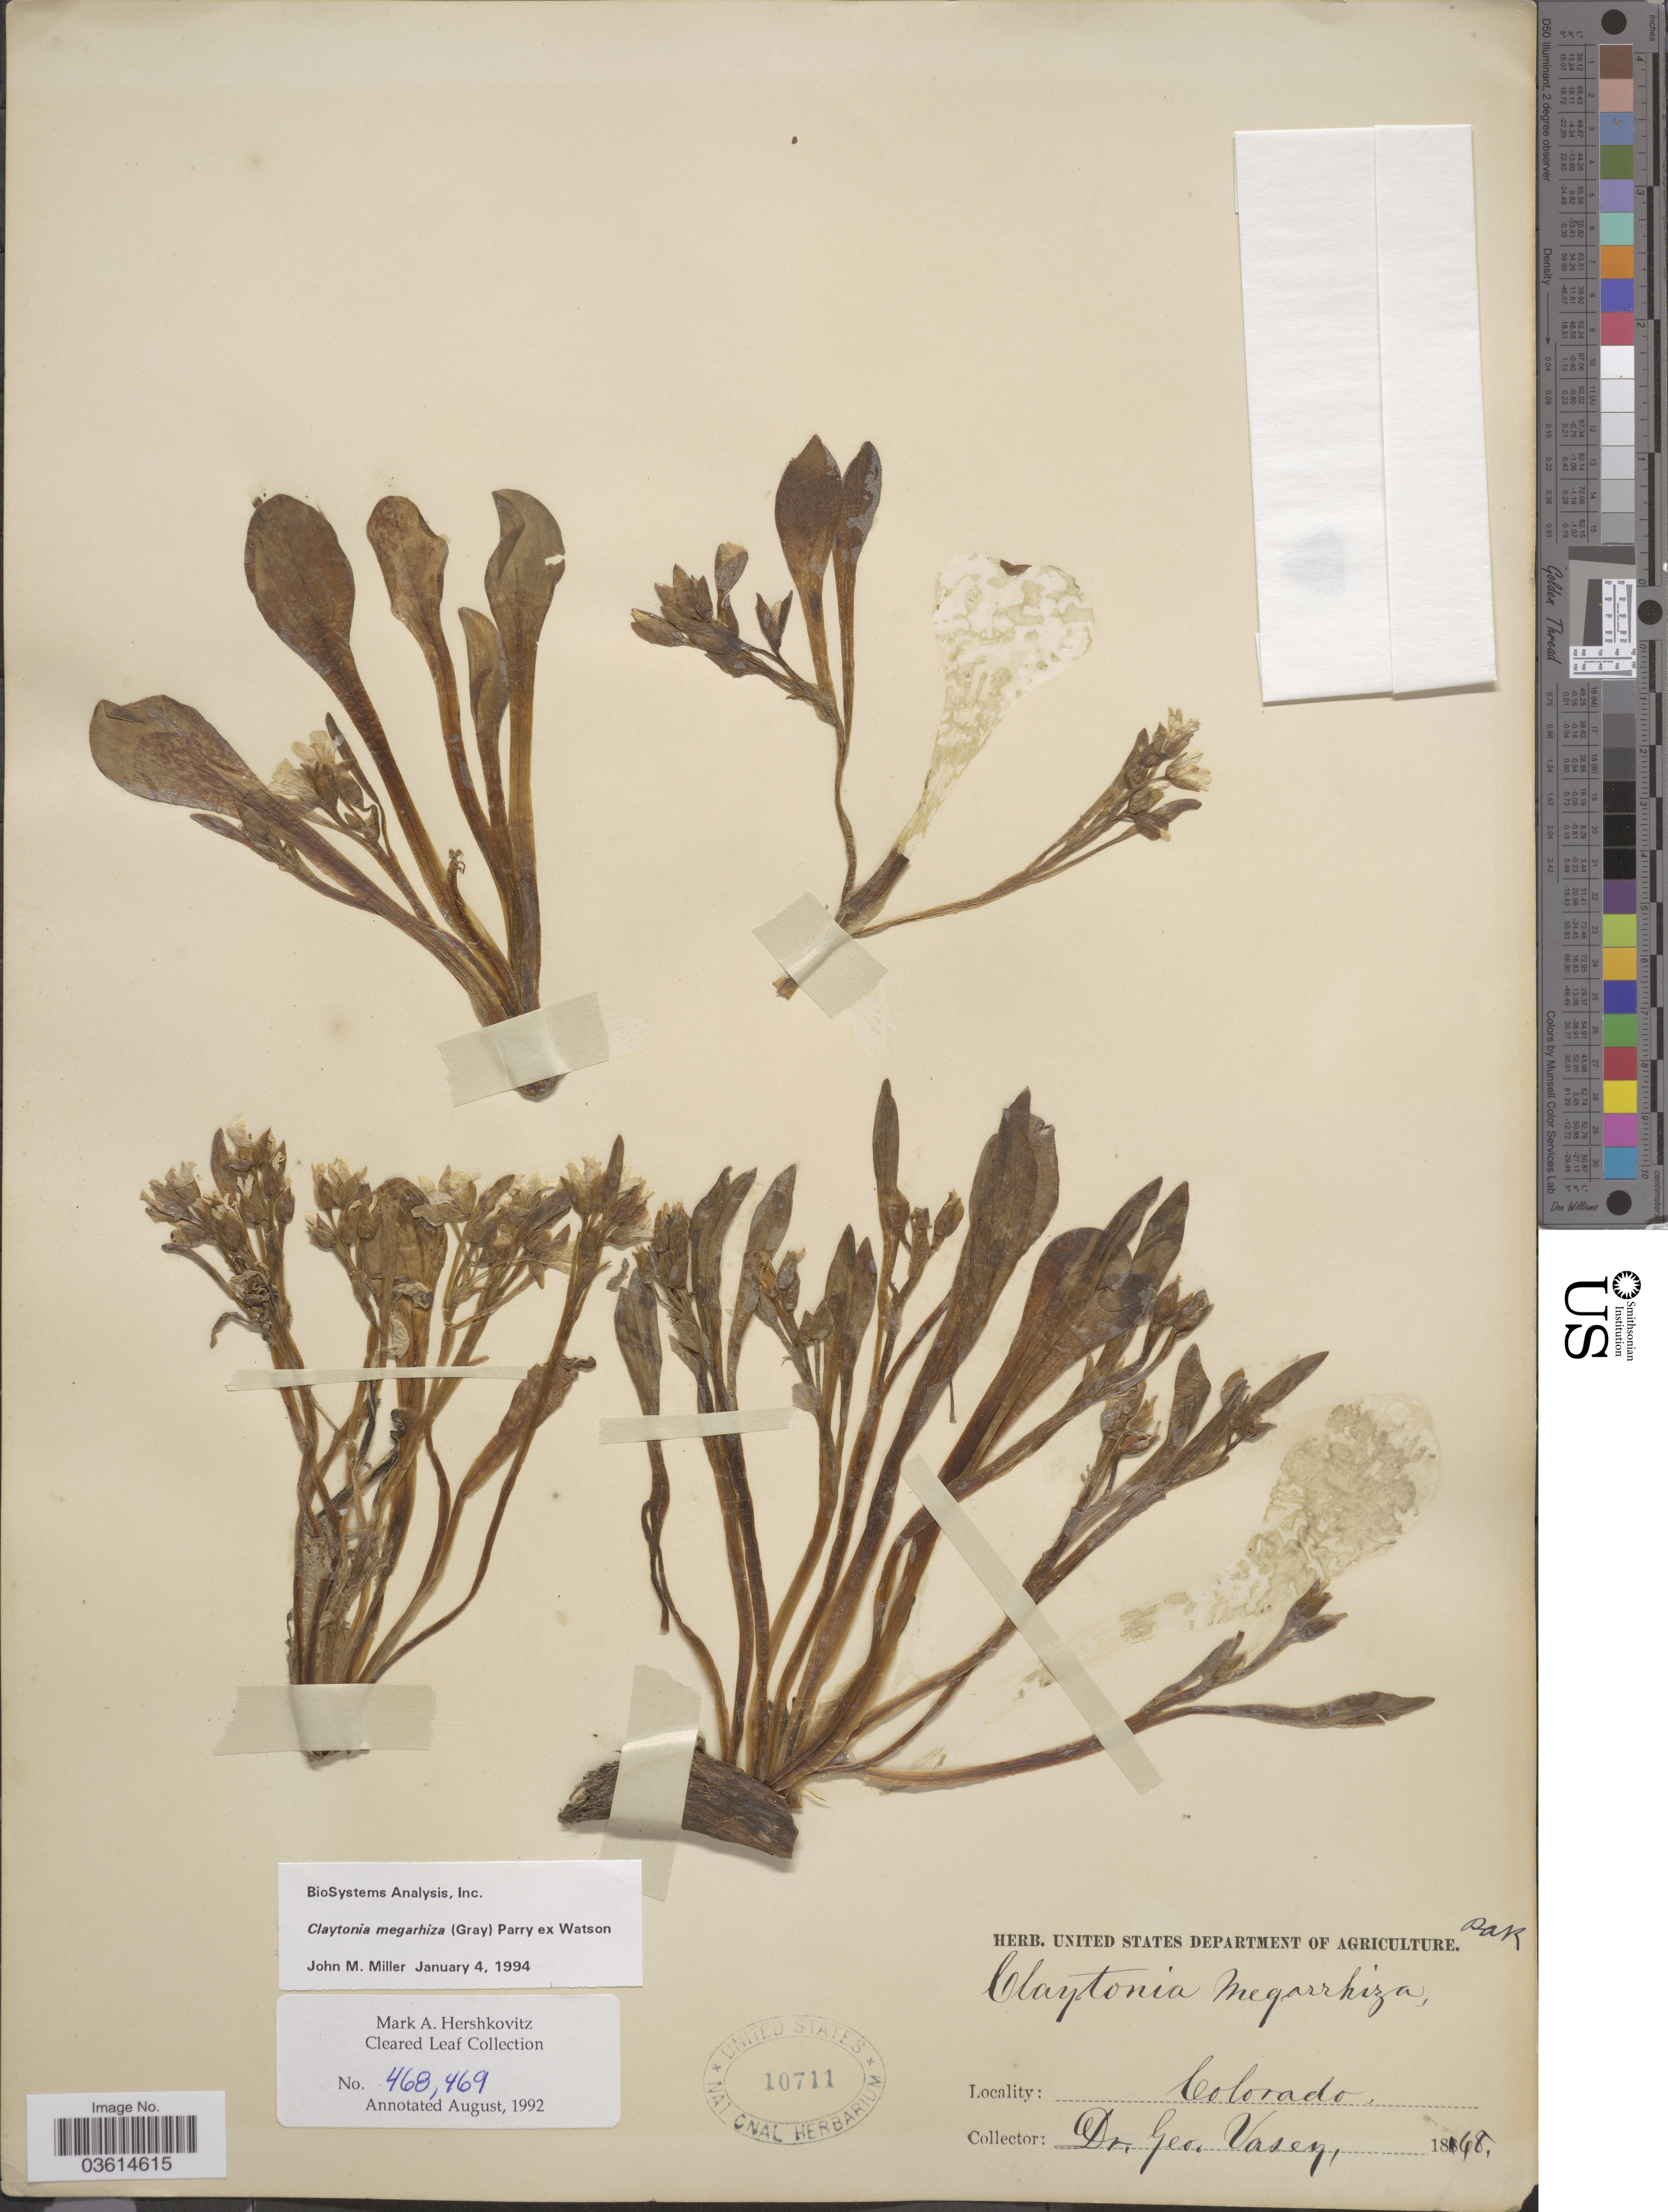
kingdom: Plantae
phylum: Tracheophyta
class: Magnoliopsida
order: Caryophyllales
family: Montiaceae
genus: Claytonia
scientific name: Claytonia megarhiza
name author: (A. Gray) Parry ex S. Watson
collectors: G. R. Vasey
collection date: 1848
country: United States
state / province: Colorado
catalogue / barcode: US 10711